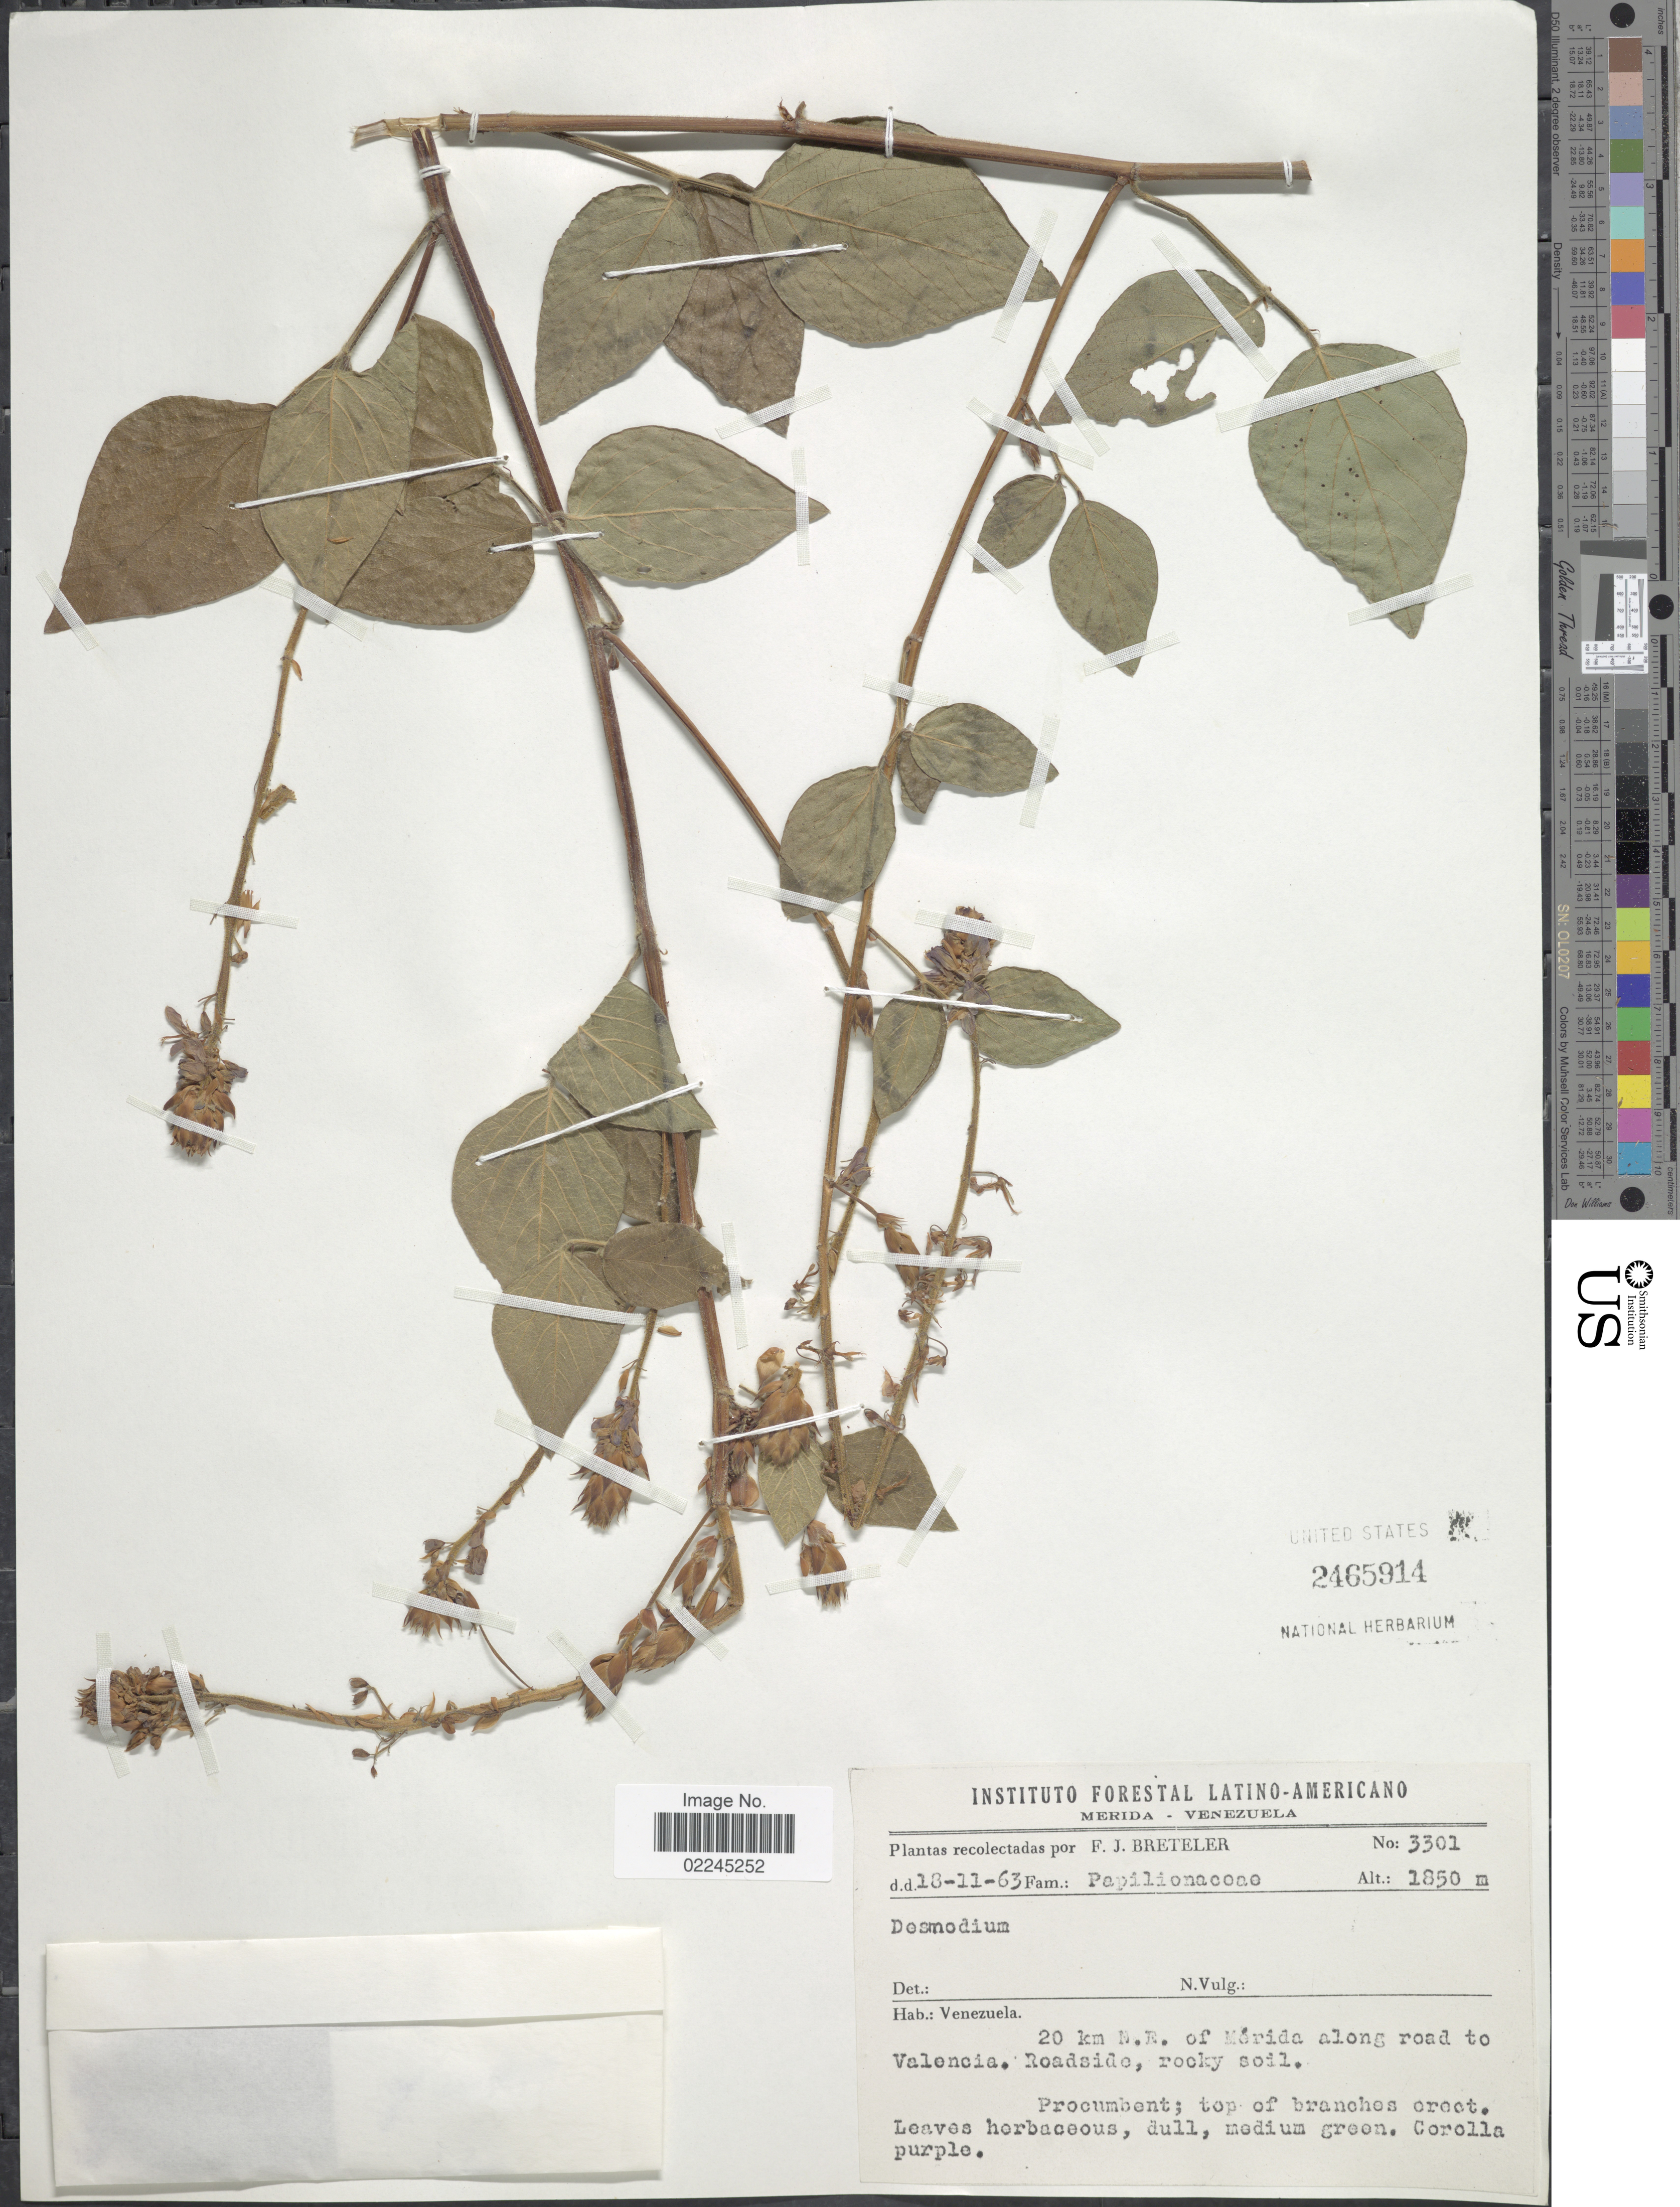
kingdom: Plantae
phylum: Tracheophyta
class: Magnoliopsida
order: Fabales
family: Fabaceae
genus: Desmodium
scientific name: Desmodium intortum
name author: (Mill.) Urb.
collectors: F. J. Breteler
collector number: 3301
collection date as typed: Transcribed d/m/y: 18/11/63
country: Venezuela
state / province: Mérida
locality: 20 km N.E. of Merida along road to Valencia, Roadside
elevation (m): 1850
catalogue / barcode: US 2465914